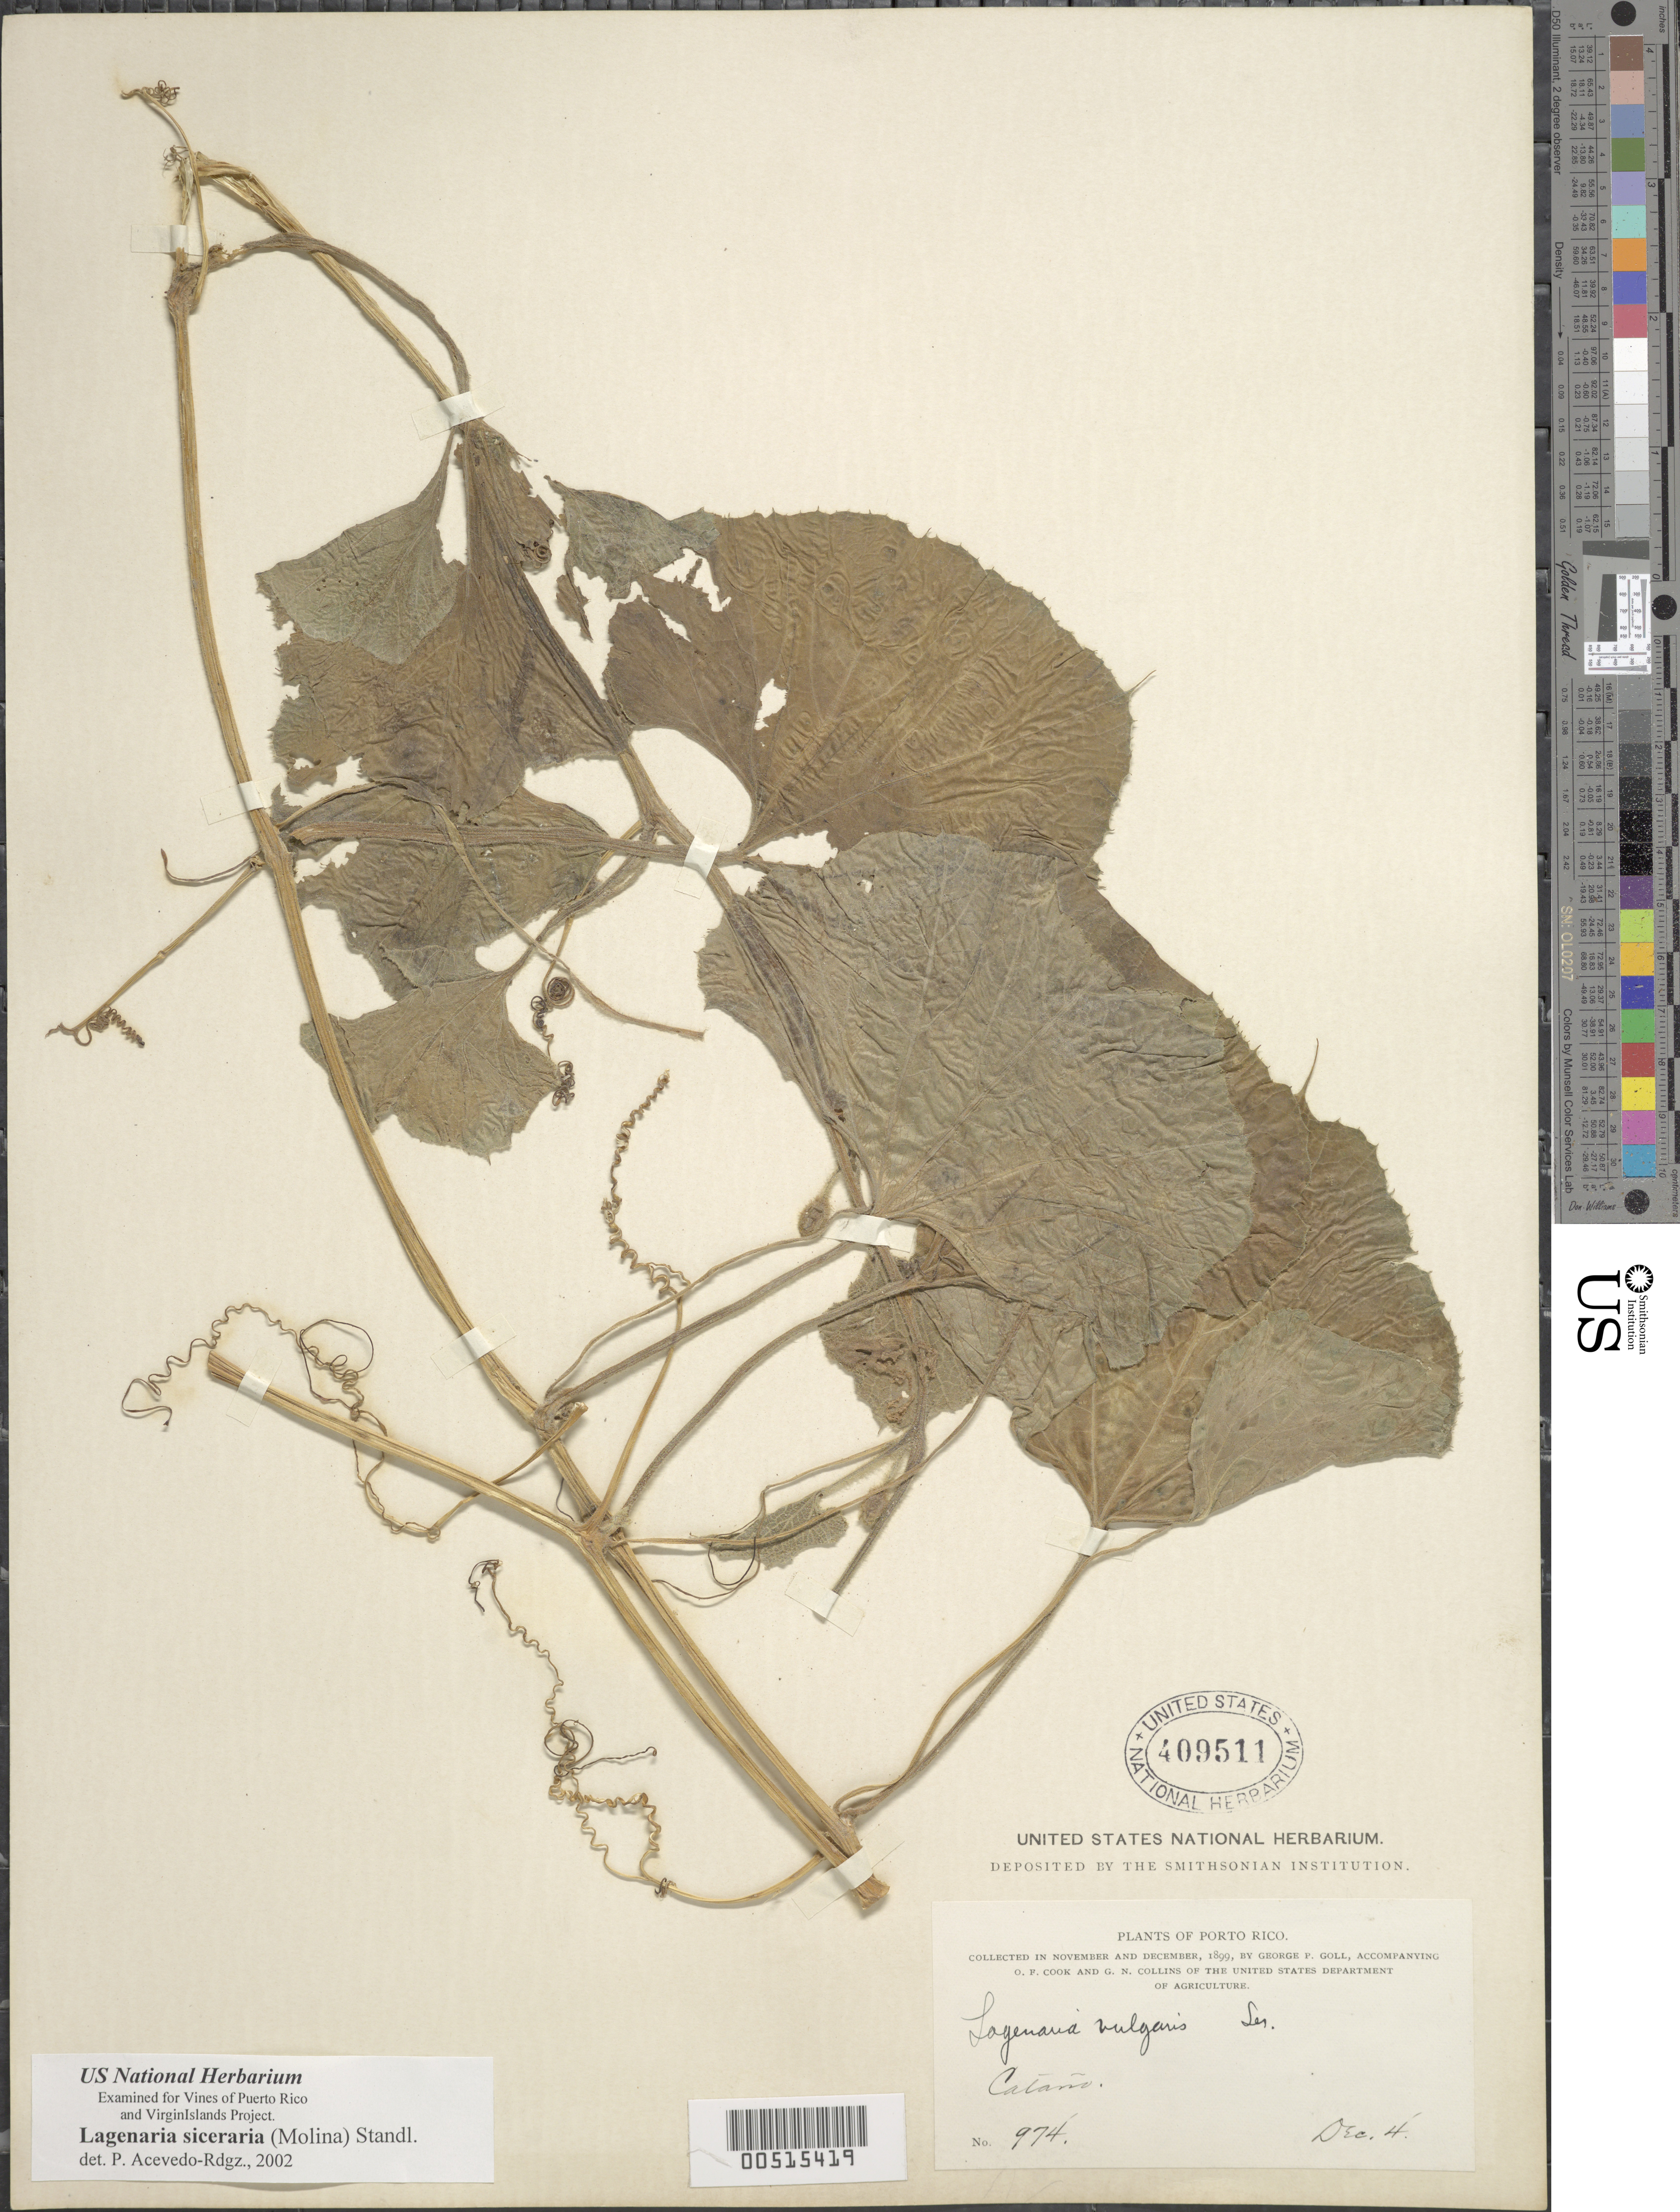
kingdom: Plantae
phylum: Tracheophyta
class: Magnoliopsida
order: Cucurbitales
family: Cucurbitaceae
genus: Lagenaria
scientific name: Lagenaria siceraria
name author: (Molina) Standl.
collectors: G. Goll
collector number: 974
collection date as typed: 04 Dec 1899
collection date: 1899-12-04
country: Puerto Rico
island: Greater Antilles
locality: Cataño.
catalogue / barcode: US 409511